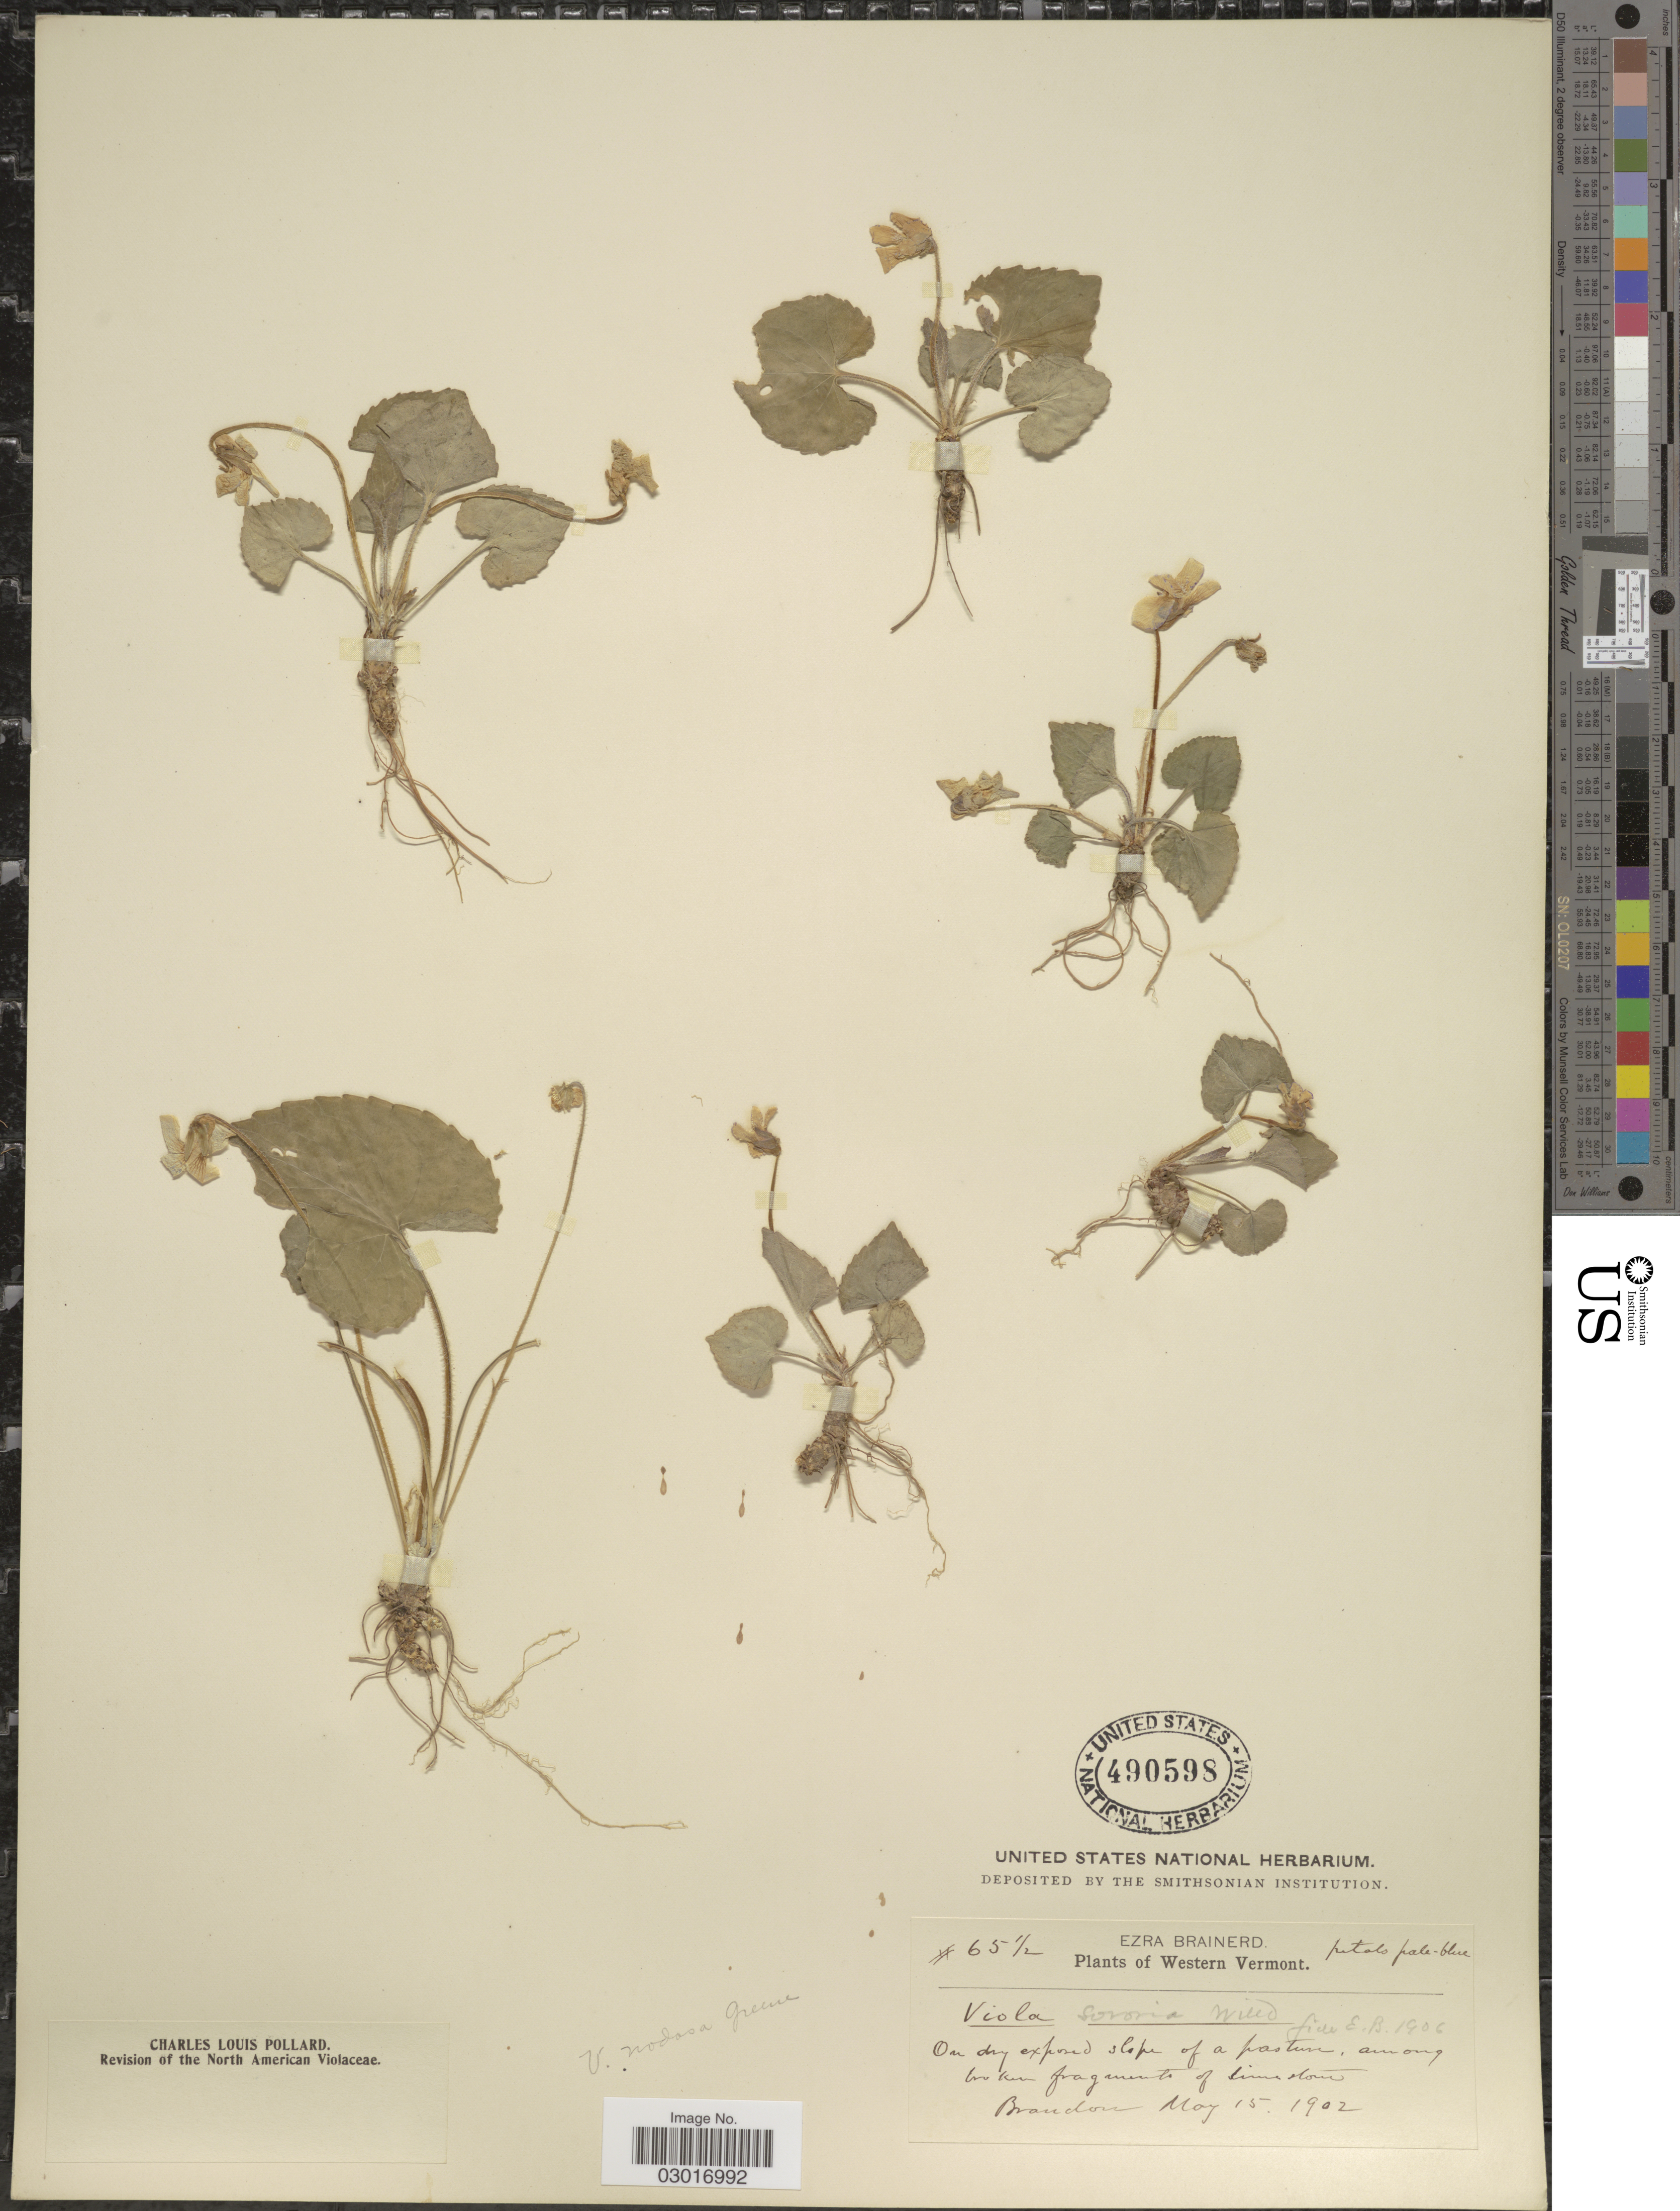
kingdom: Plantae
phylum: Tracheophyta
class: Magnoliopsida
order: Malpighiales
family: Violaceae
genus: Viola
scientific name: Viola sororia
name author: Willd.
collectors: E. Brainerd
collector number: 65½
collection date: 1902-05-15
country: United States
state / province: Vermont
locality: Western Vermont. Brandon.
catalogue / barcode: US 490598